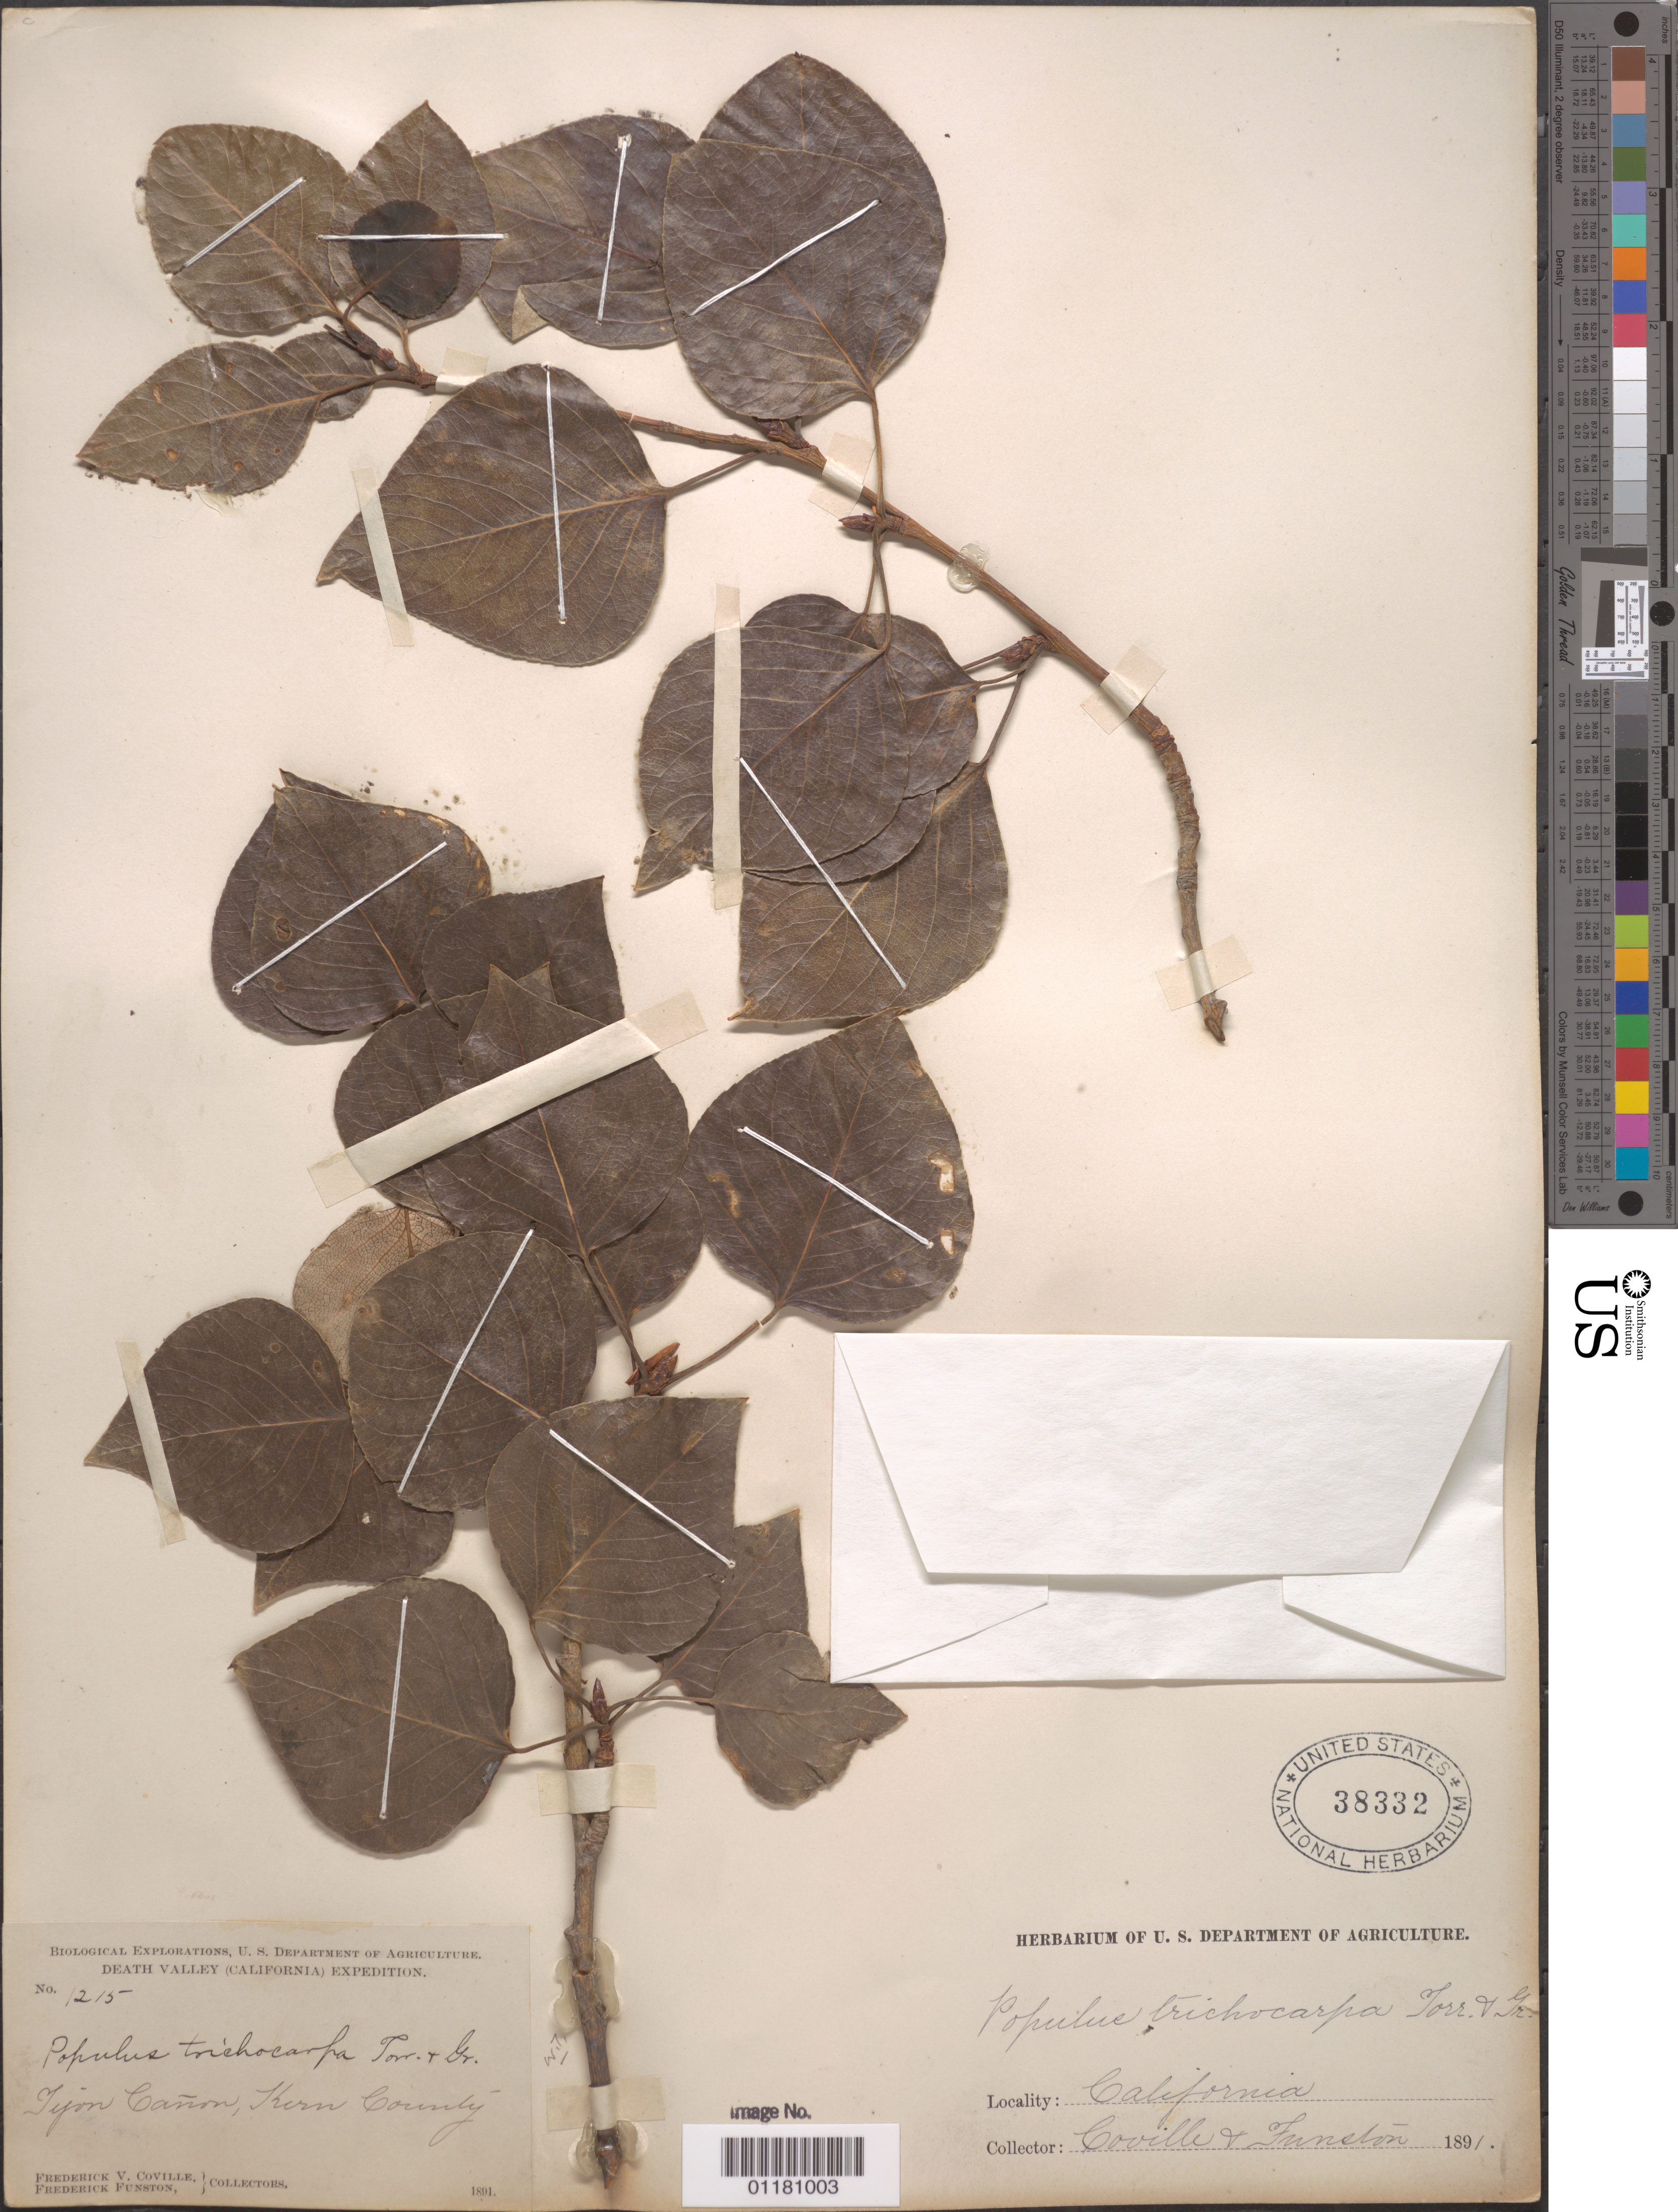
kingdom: Plantae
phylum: Tracheophyta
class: Magnoliopsida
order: Malpighiales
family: Salicaceae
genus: Populus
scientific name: Populus trichocarpa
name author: Torr. & A. Gray ex W. Hook.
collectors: F. V. Coville & F. Funston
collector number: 1215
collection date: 1891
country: United States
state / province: California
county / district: Kern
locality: Tejon Canyon.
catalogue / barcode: US 38332